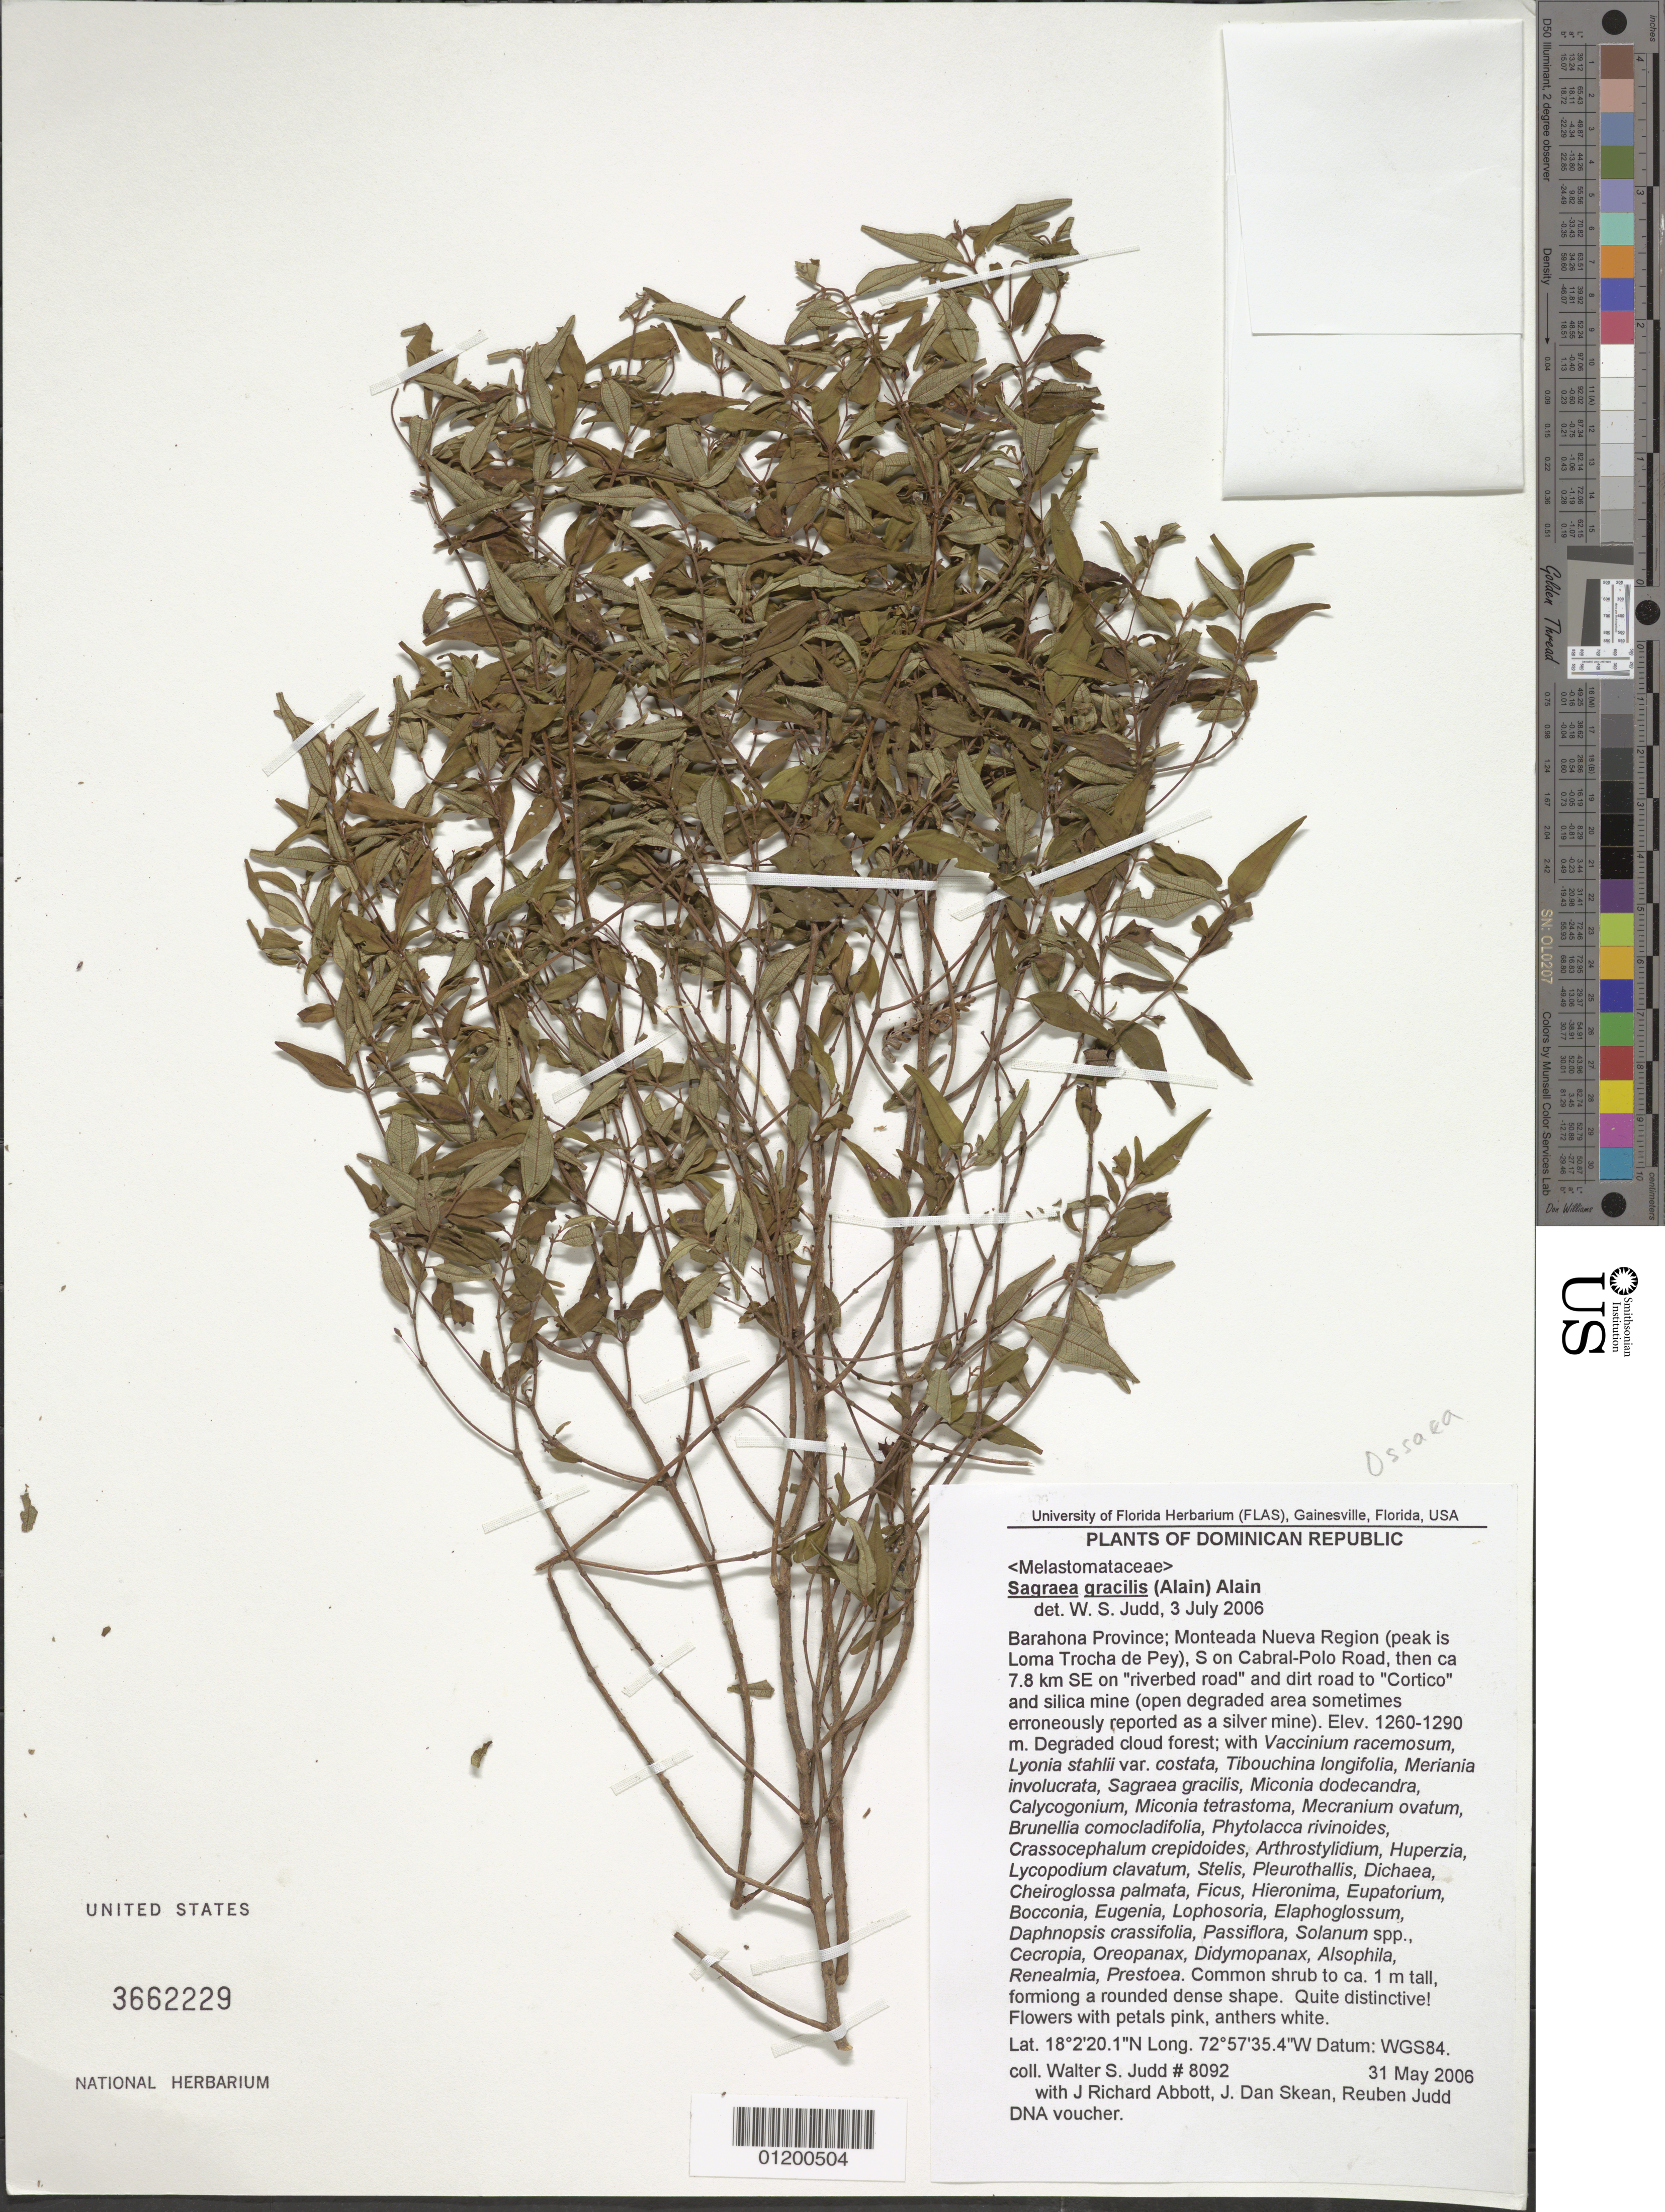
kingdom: Plantae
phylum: Tracheophyta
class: Magnoliopsida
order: Myrtales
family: Melastomataceae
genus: Sagraea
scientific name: Sagraea gracilis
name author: (Alain) Alain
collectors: W. Judd, J. R. Abbott, D. Skean & R. Judd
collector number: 8092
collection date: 2006-05-31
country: Dominican Republic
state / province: Barahona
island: Hispaniola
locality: Monteada Nueva Region (peak is Loma Trocha de Pey), S on Cabral-Polo Road, then ca 7.8 km SE on "riverbed road" and dirt road to "Cortico" and silica mine. DNA voucher.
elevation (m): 1260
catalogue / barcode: US 3662229